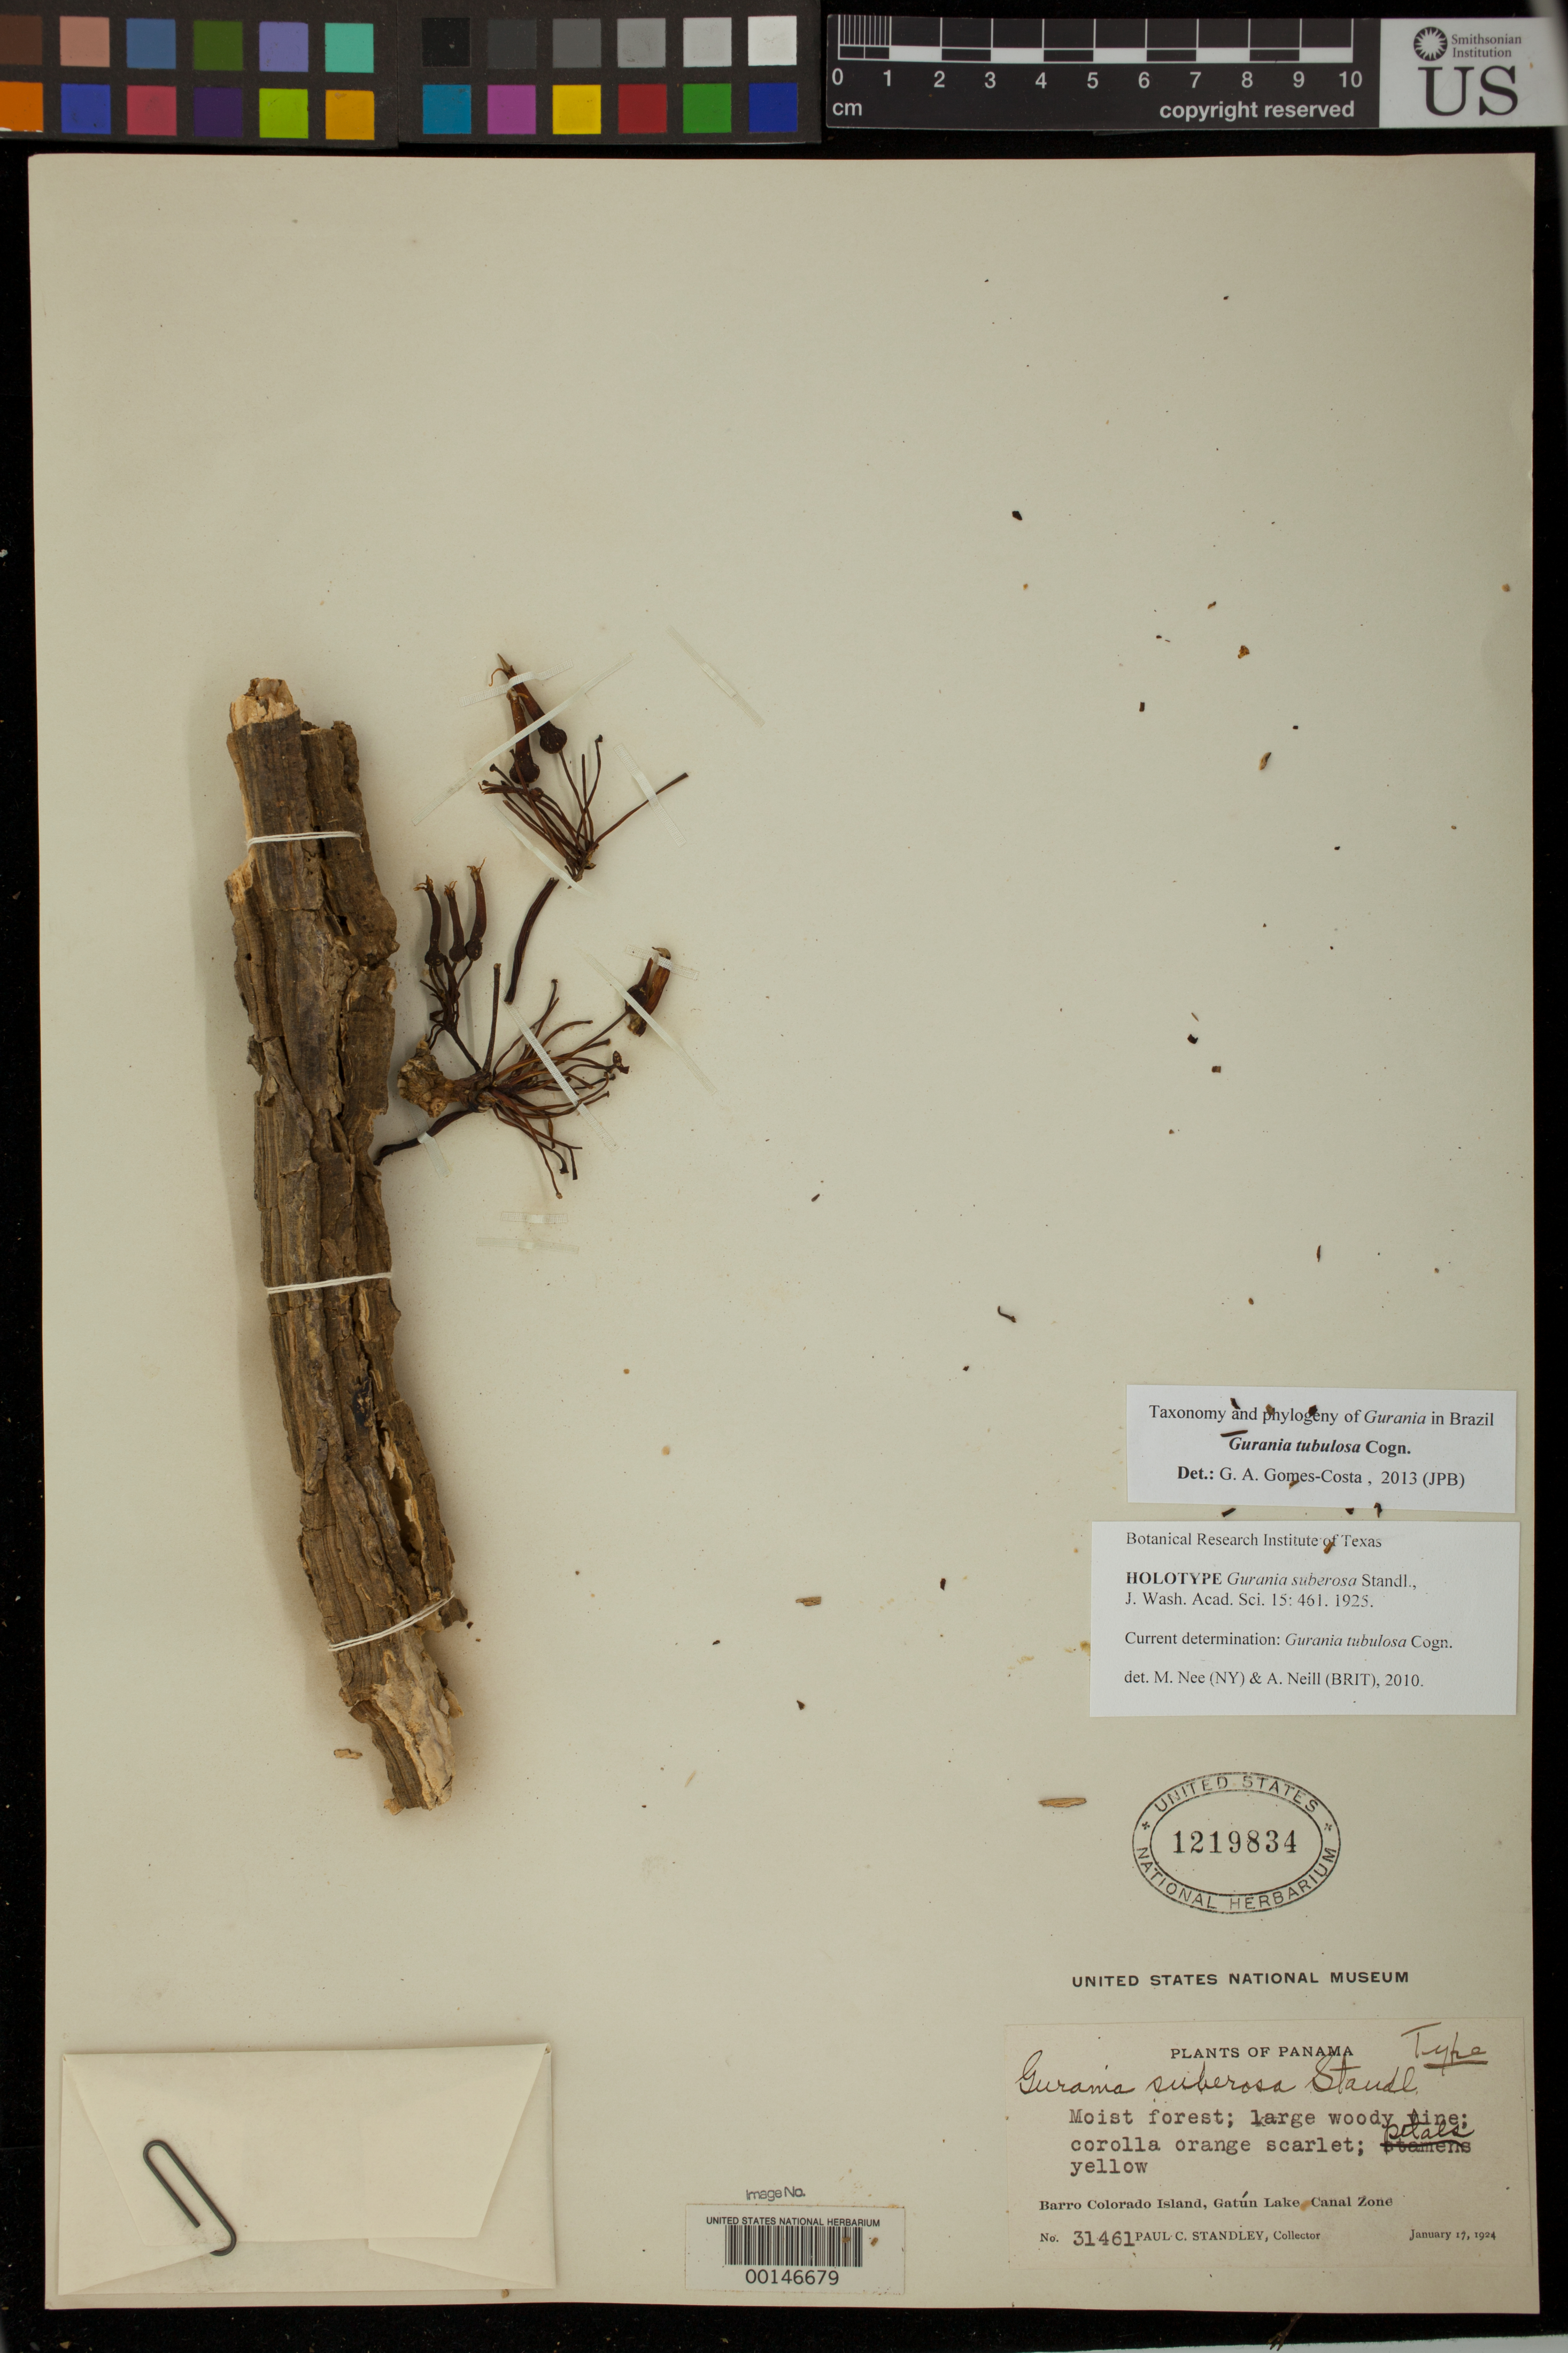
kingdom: Plantae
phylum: Tracheophyta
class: Magnoliopsida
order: Cucurbitales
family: Cucurbitaceae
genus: Gurania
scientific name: Gurania suberosa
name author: Standl.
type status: Holotype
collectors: P. C. Standley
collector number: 31461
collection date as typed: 17 Jan 1924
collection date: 1924-01-17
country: Panama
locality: Gatun Lake.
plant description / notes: Specimen returned from loan damaged, Apr. 2015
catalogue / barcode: US 1219834